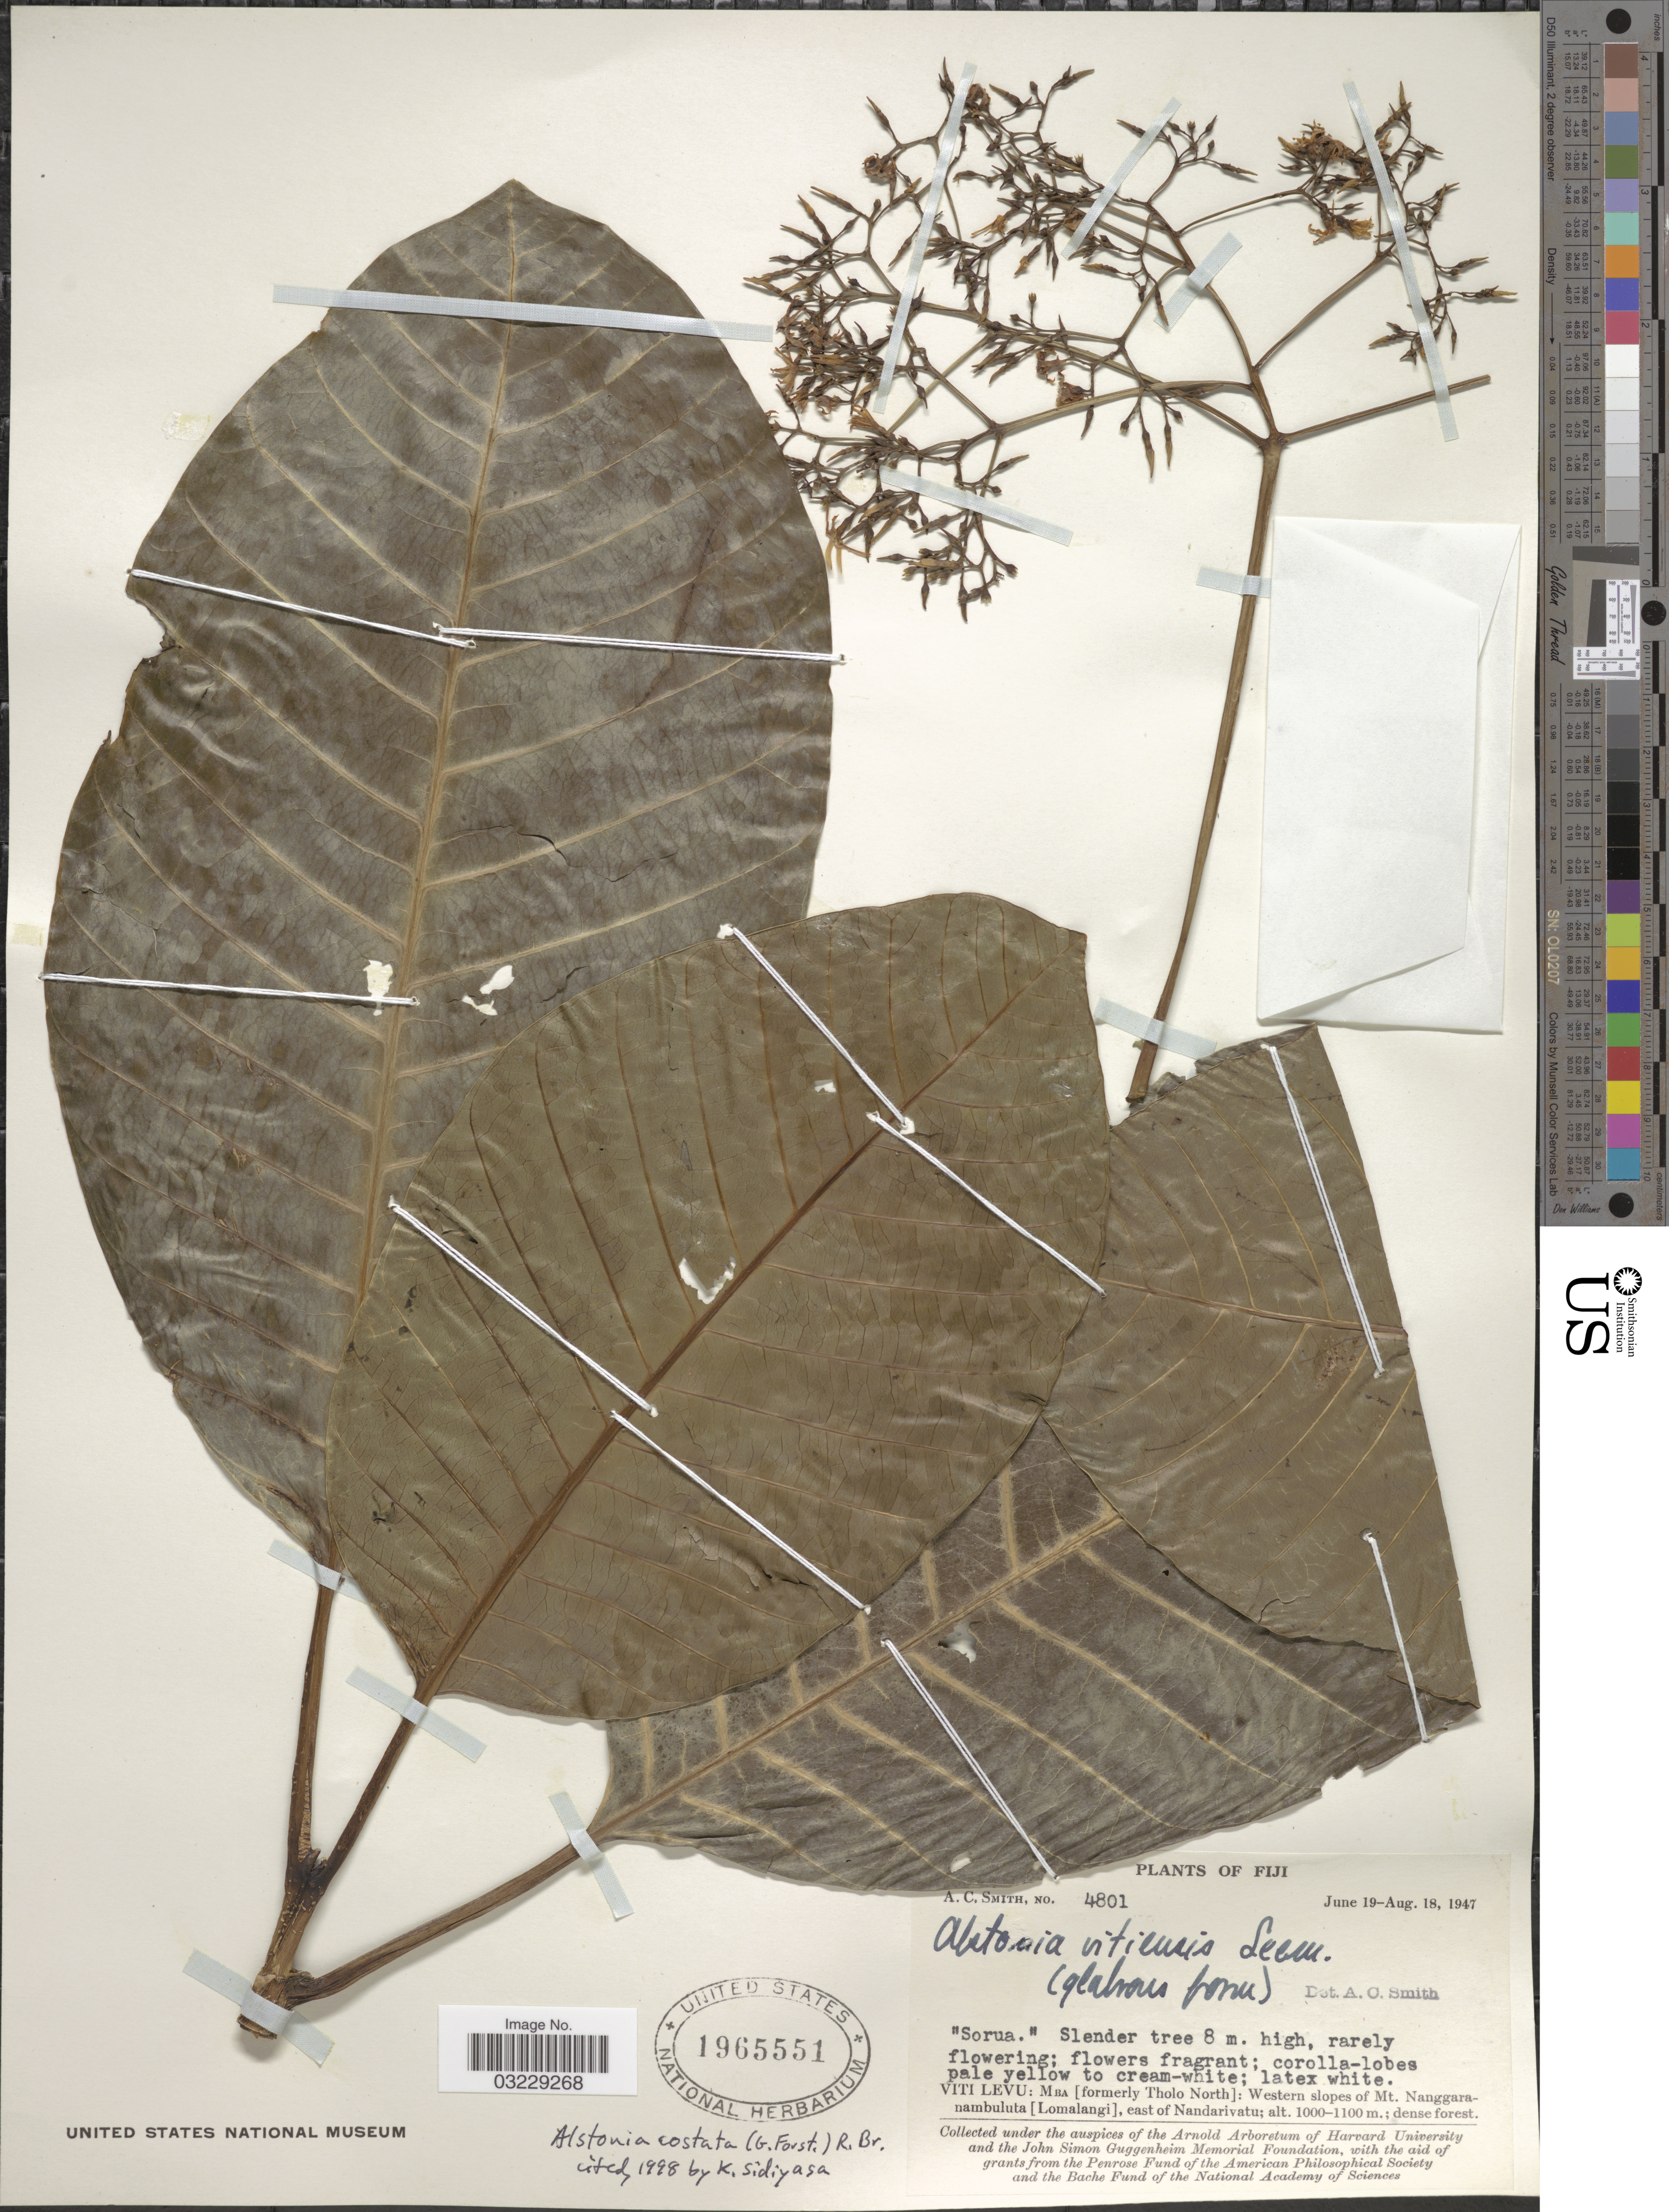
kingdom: Plantae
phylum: Tracheophyta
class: Magnoliopsida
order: Gentianales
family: Apocynaceae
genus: Alstonia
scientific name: Alstonia costata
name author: (G. Forst.) R. Br.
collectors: A. C. Smith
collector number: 4801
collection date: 1947-06-19/1947-08-18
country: Fiji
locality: Viti Levu: Mba [formerly Tholo North]: Western slopes of Mt. Nanggaranambuluta [Lomalangi], east of Nandarivatu.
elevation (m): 1000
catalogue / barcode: US 1965551